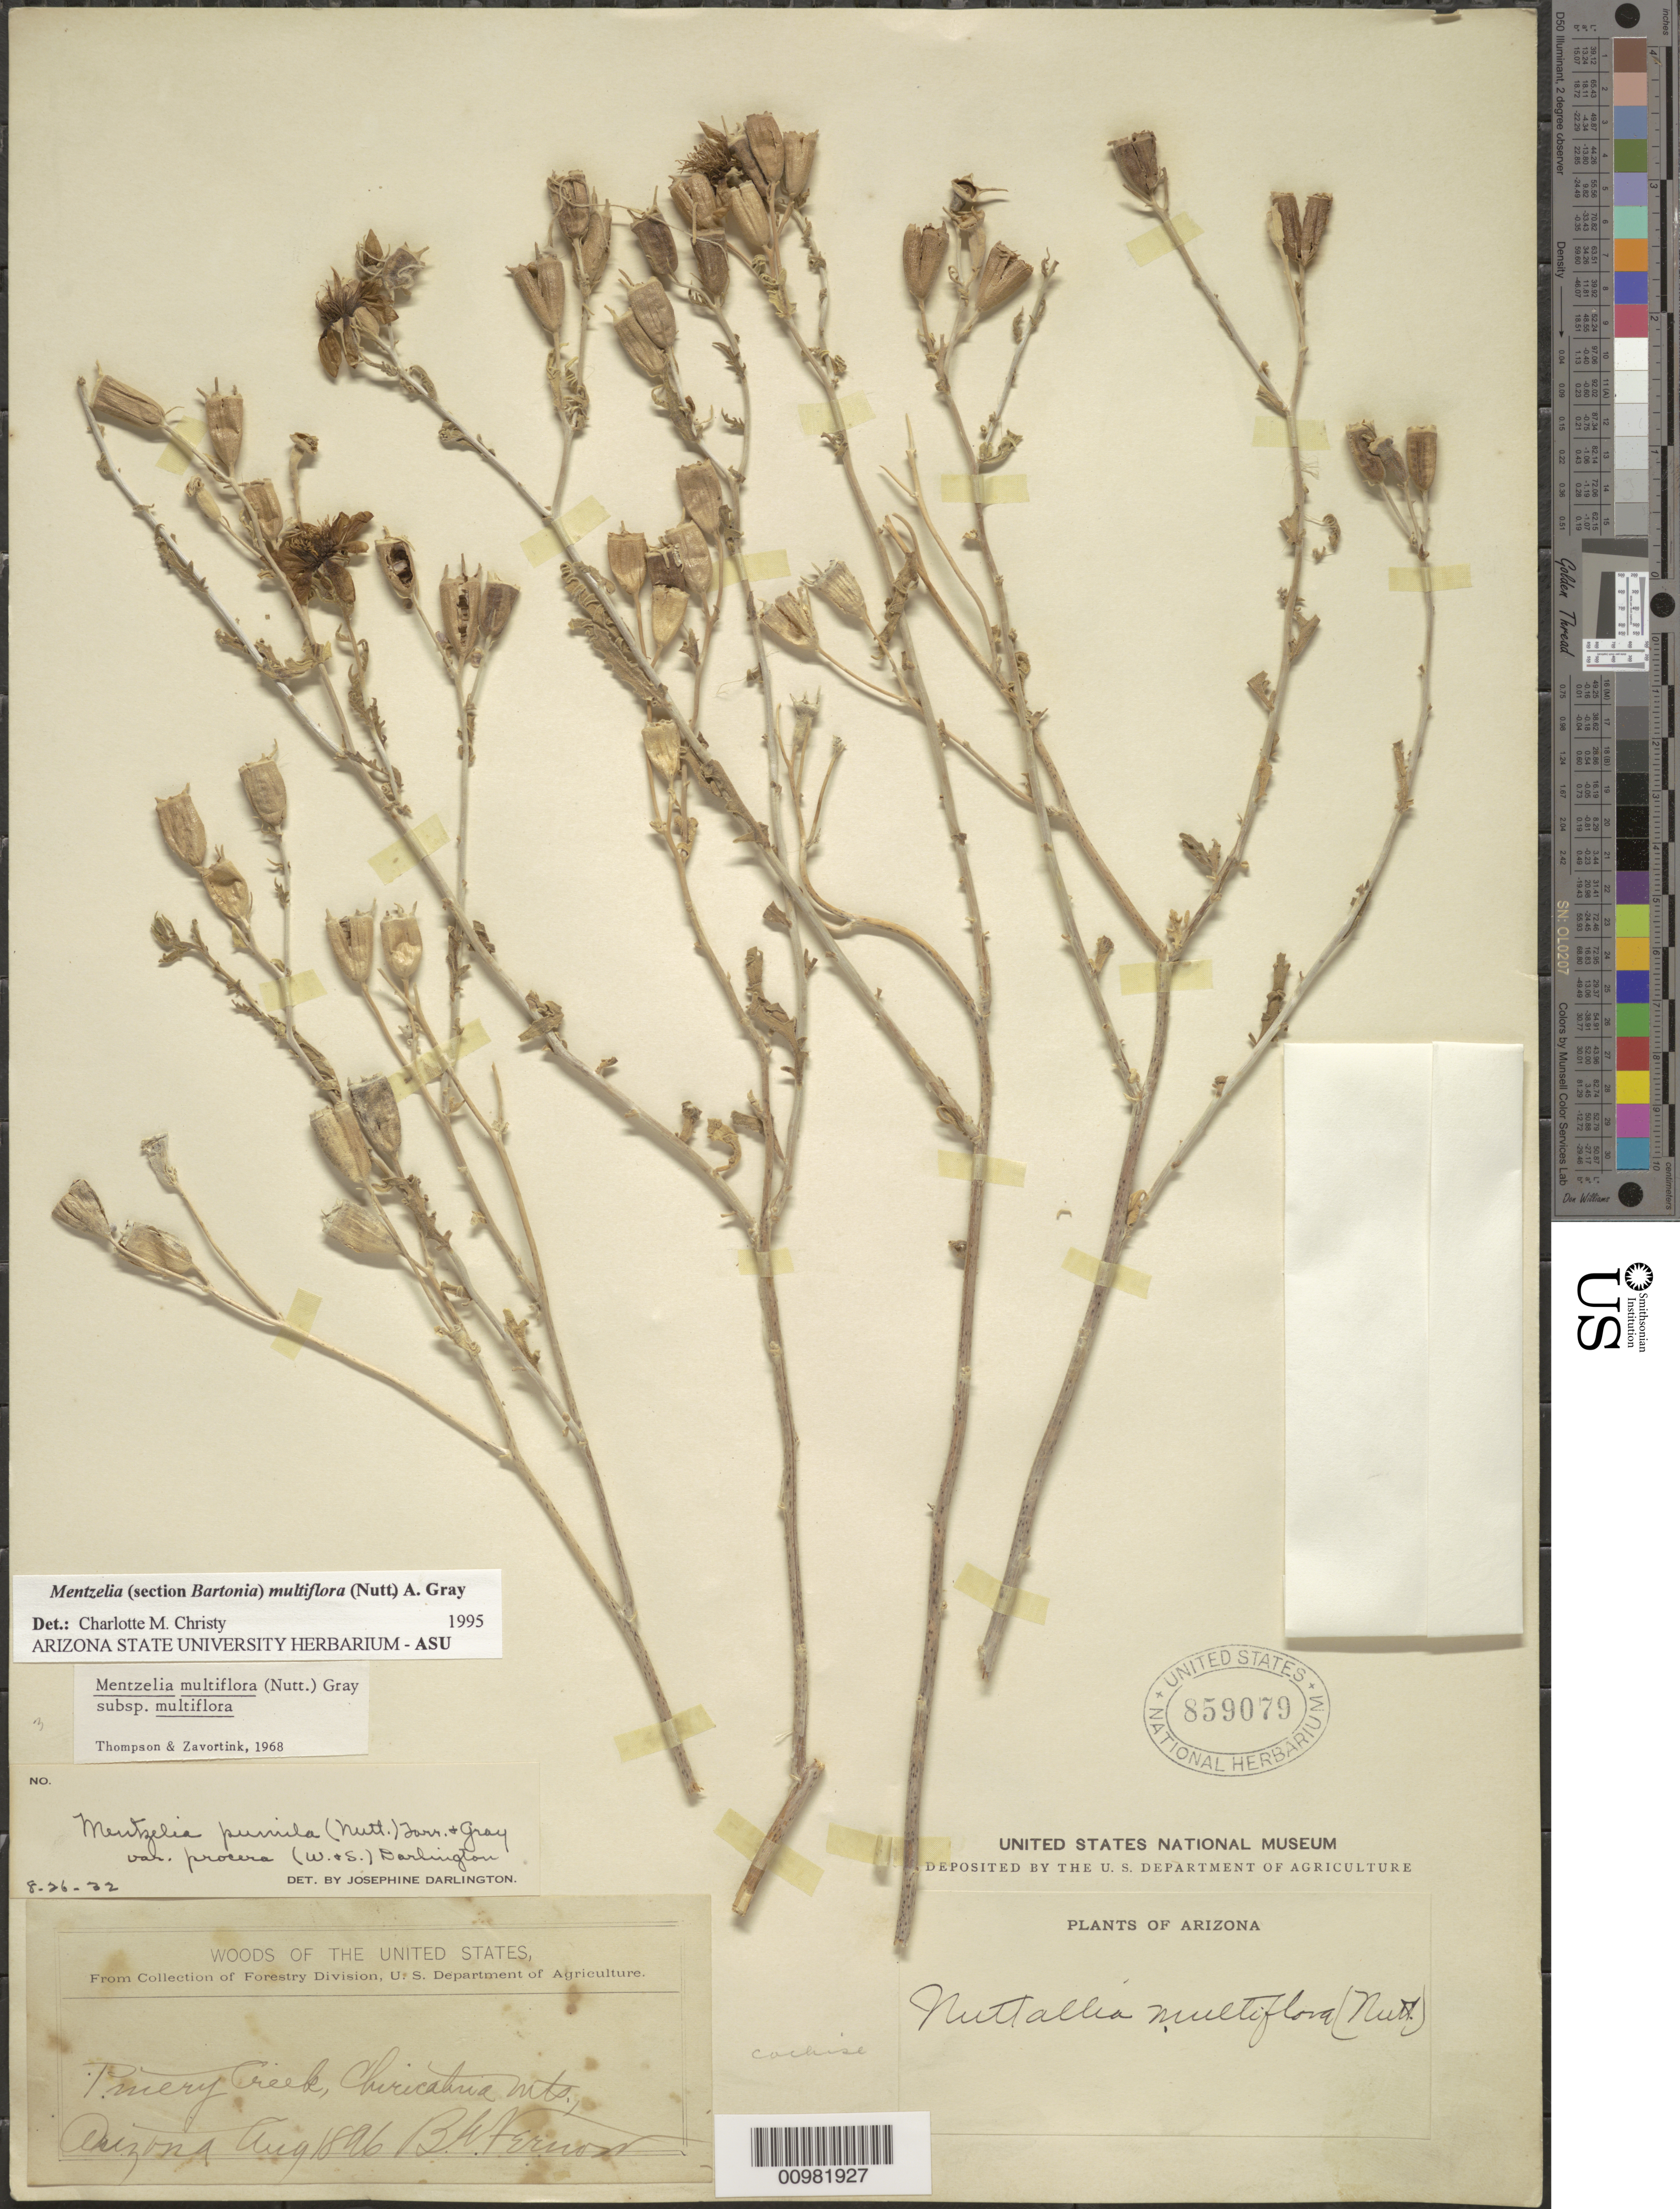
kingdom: Plantae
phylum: Tracheophyta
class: Magnoliopsida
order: Cornales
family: Loasaceae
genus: Mentzelia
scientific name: Mentzelia multiflora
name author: (Nutt.) A. Gray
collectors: B. Fernow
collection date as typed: Aug 1896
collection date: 1896-08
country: United States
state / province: Arizona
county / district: Cochise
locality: Pinery Creek, Chiricahua Mts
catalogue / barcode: US 859079